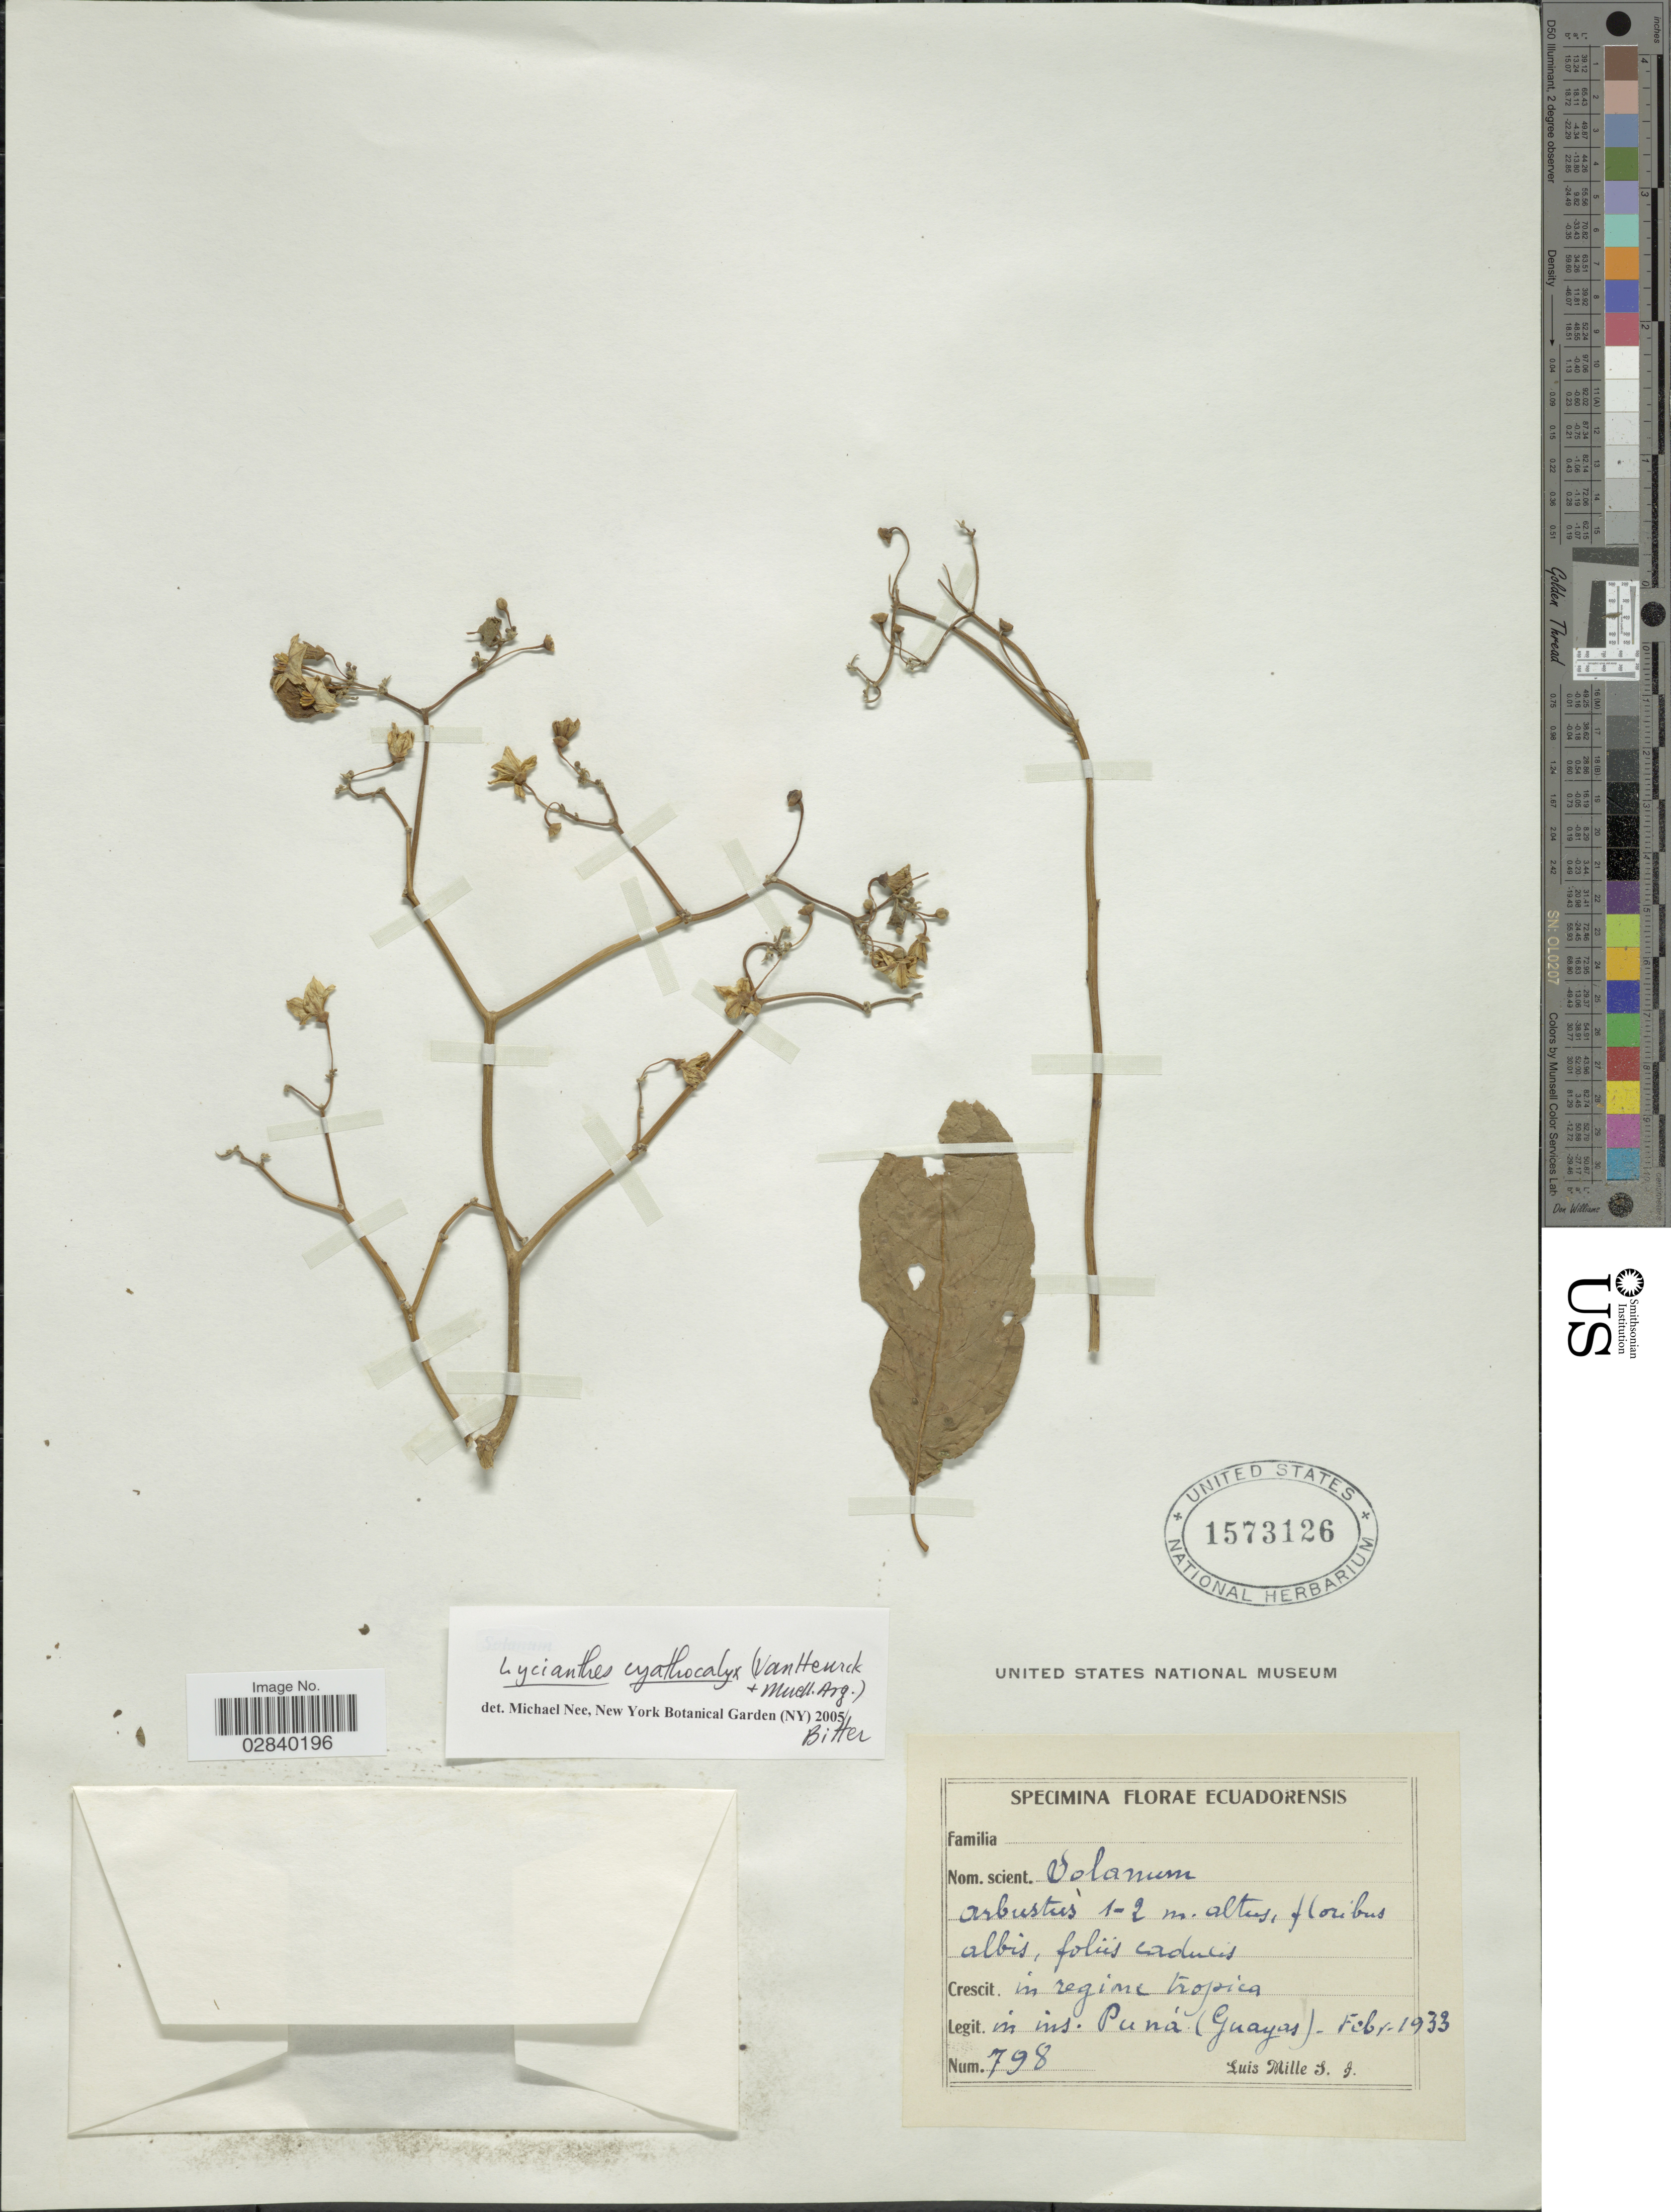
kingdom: Plantae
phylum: Tracheophyta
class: Magnoliopsida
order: Solanales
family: Solanaceae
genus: Lycianthes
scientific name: Lycianthes cyathocalyx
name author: (Van Heurck & Müll. Arg.) Bitter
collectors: L. Mille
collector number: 798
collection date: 1933-02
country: Ecuador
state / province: Guayas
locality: In ins. Puná.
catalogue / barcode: US 1573126